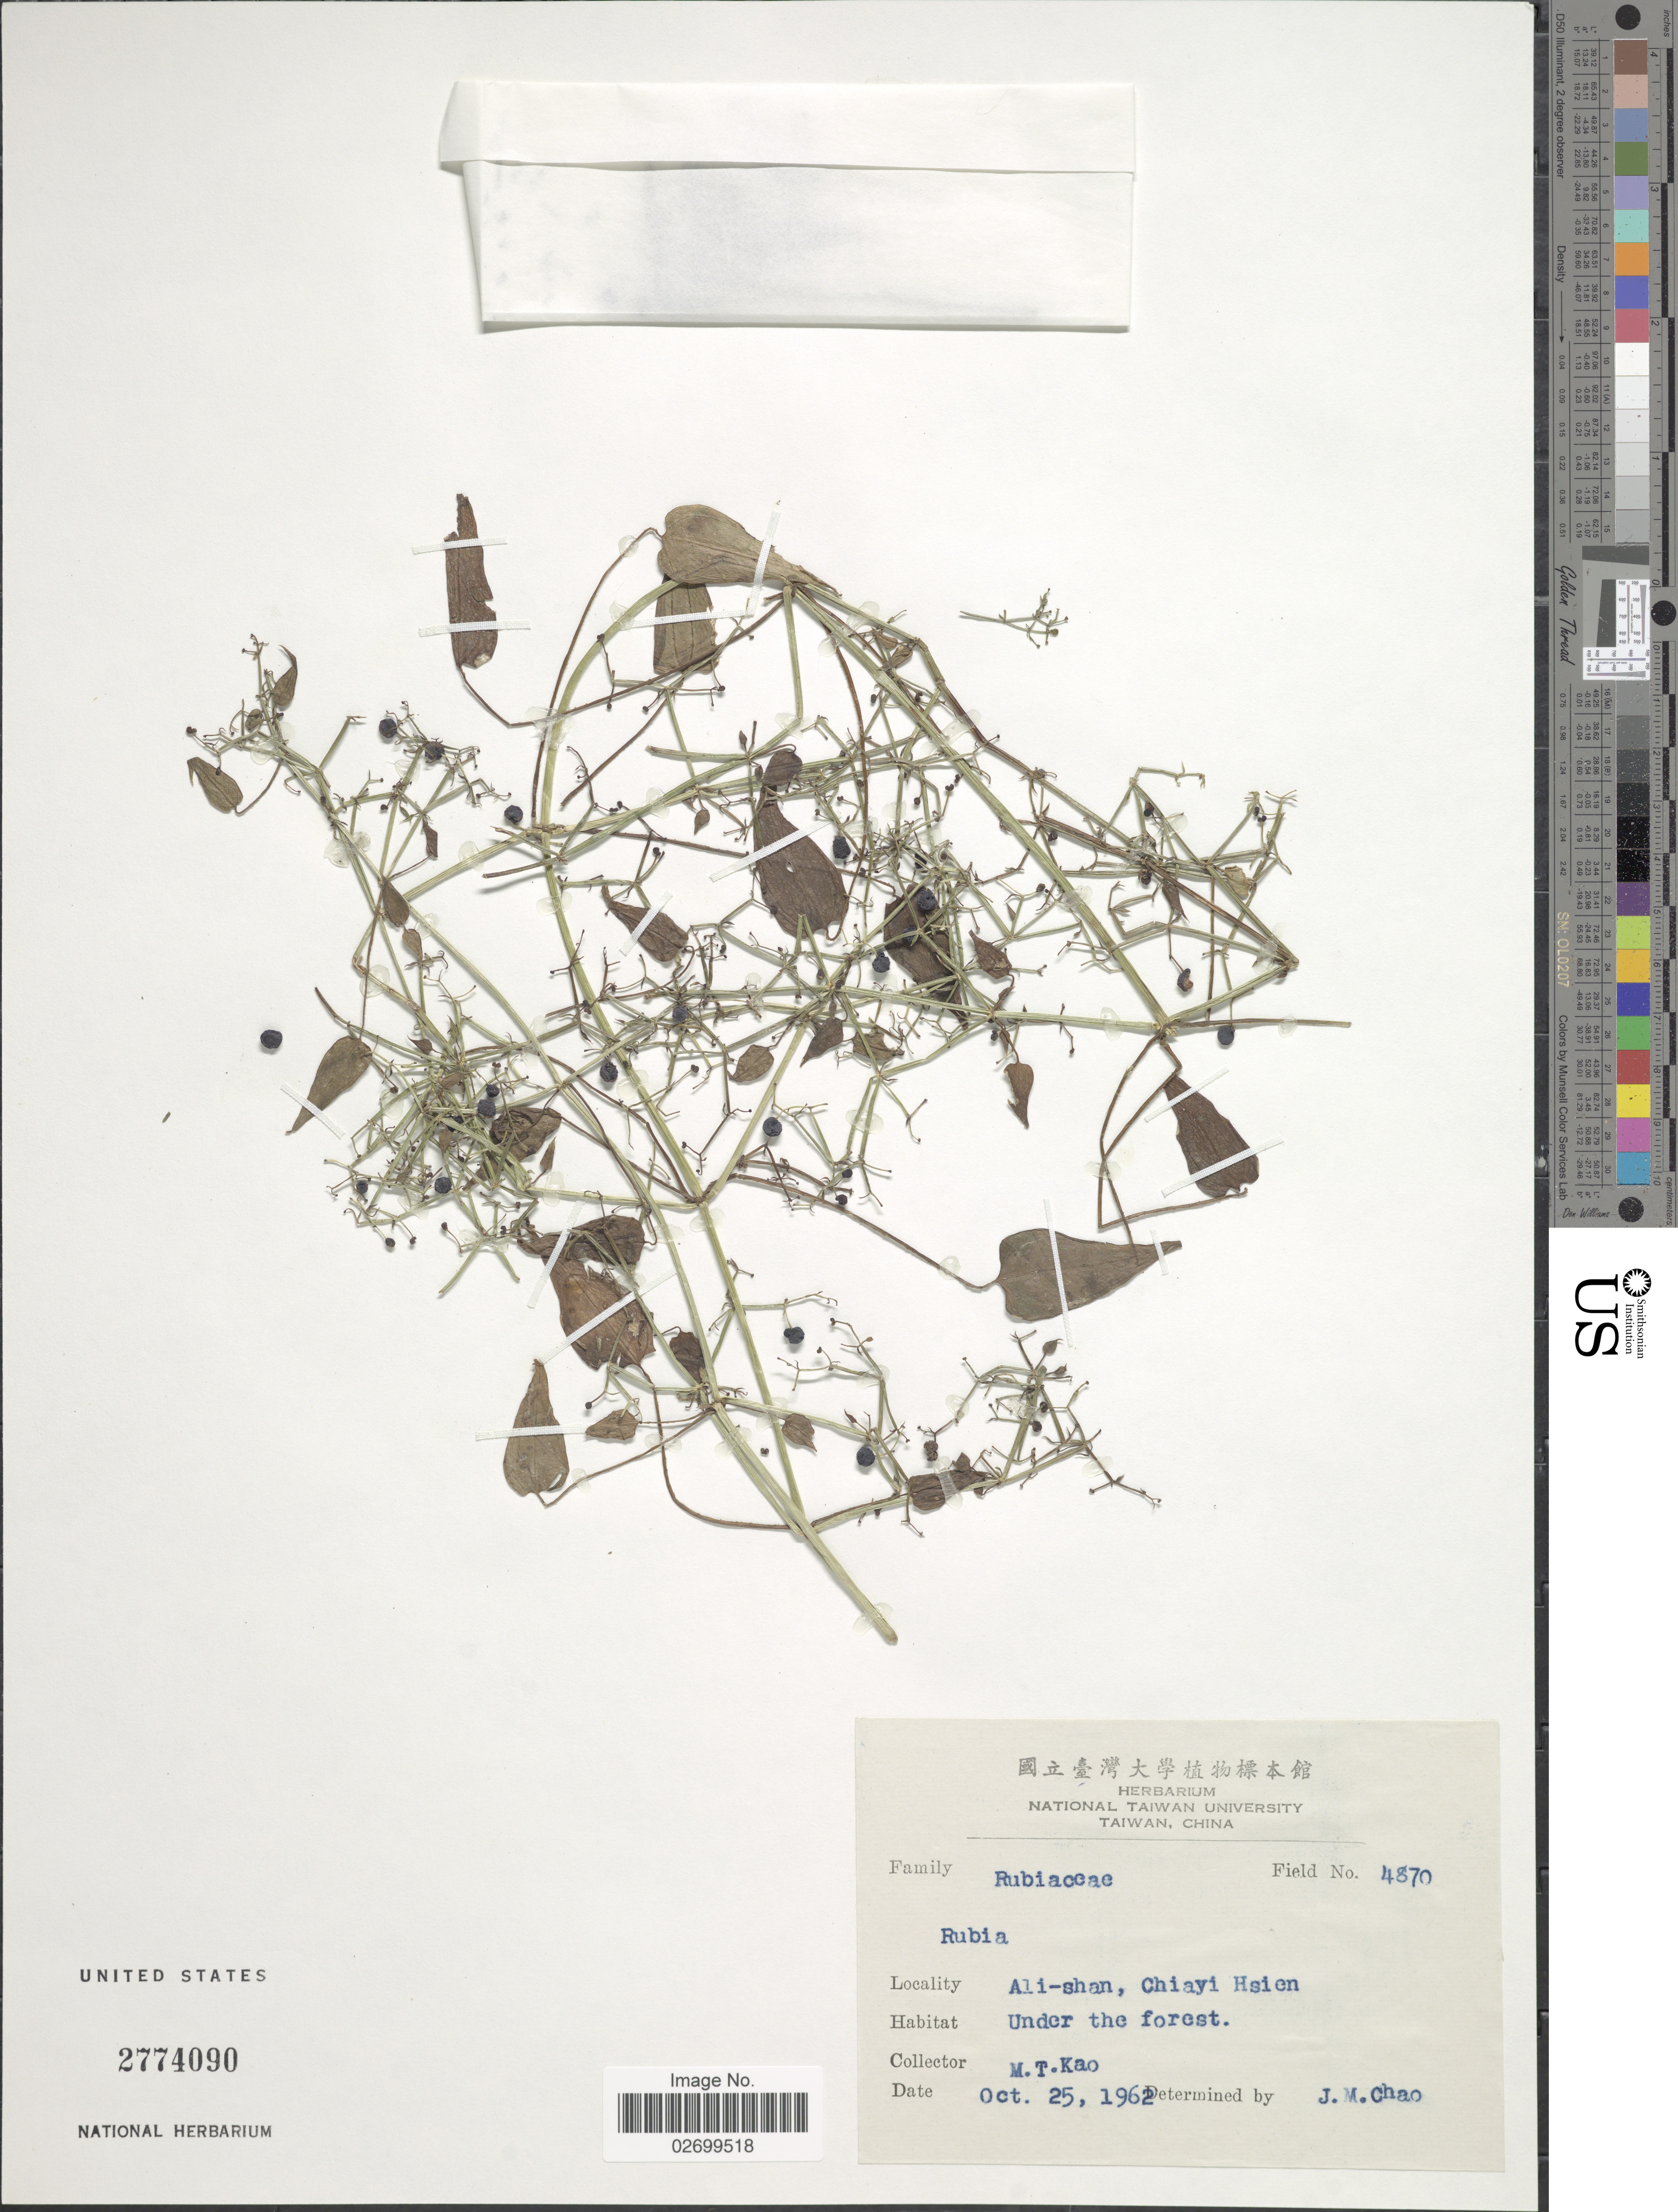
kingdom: Plantae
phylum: Tracheophyta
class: Magnoliopsida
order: Gentianales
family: Rubiaceae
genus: Rubia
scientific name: Rubia sp.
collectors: M. T. Kao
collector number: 4870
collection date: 1962-10-25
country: Taiwan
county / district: Chiayi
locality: Ali-shan, Chiayi Hsien.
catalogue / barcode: US 2774090